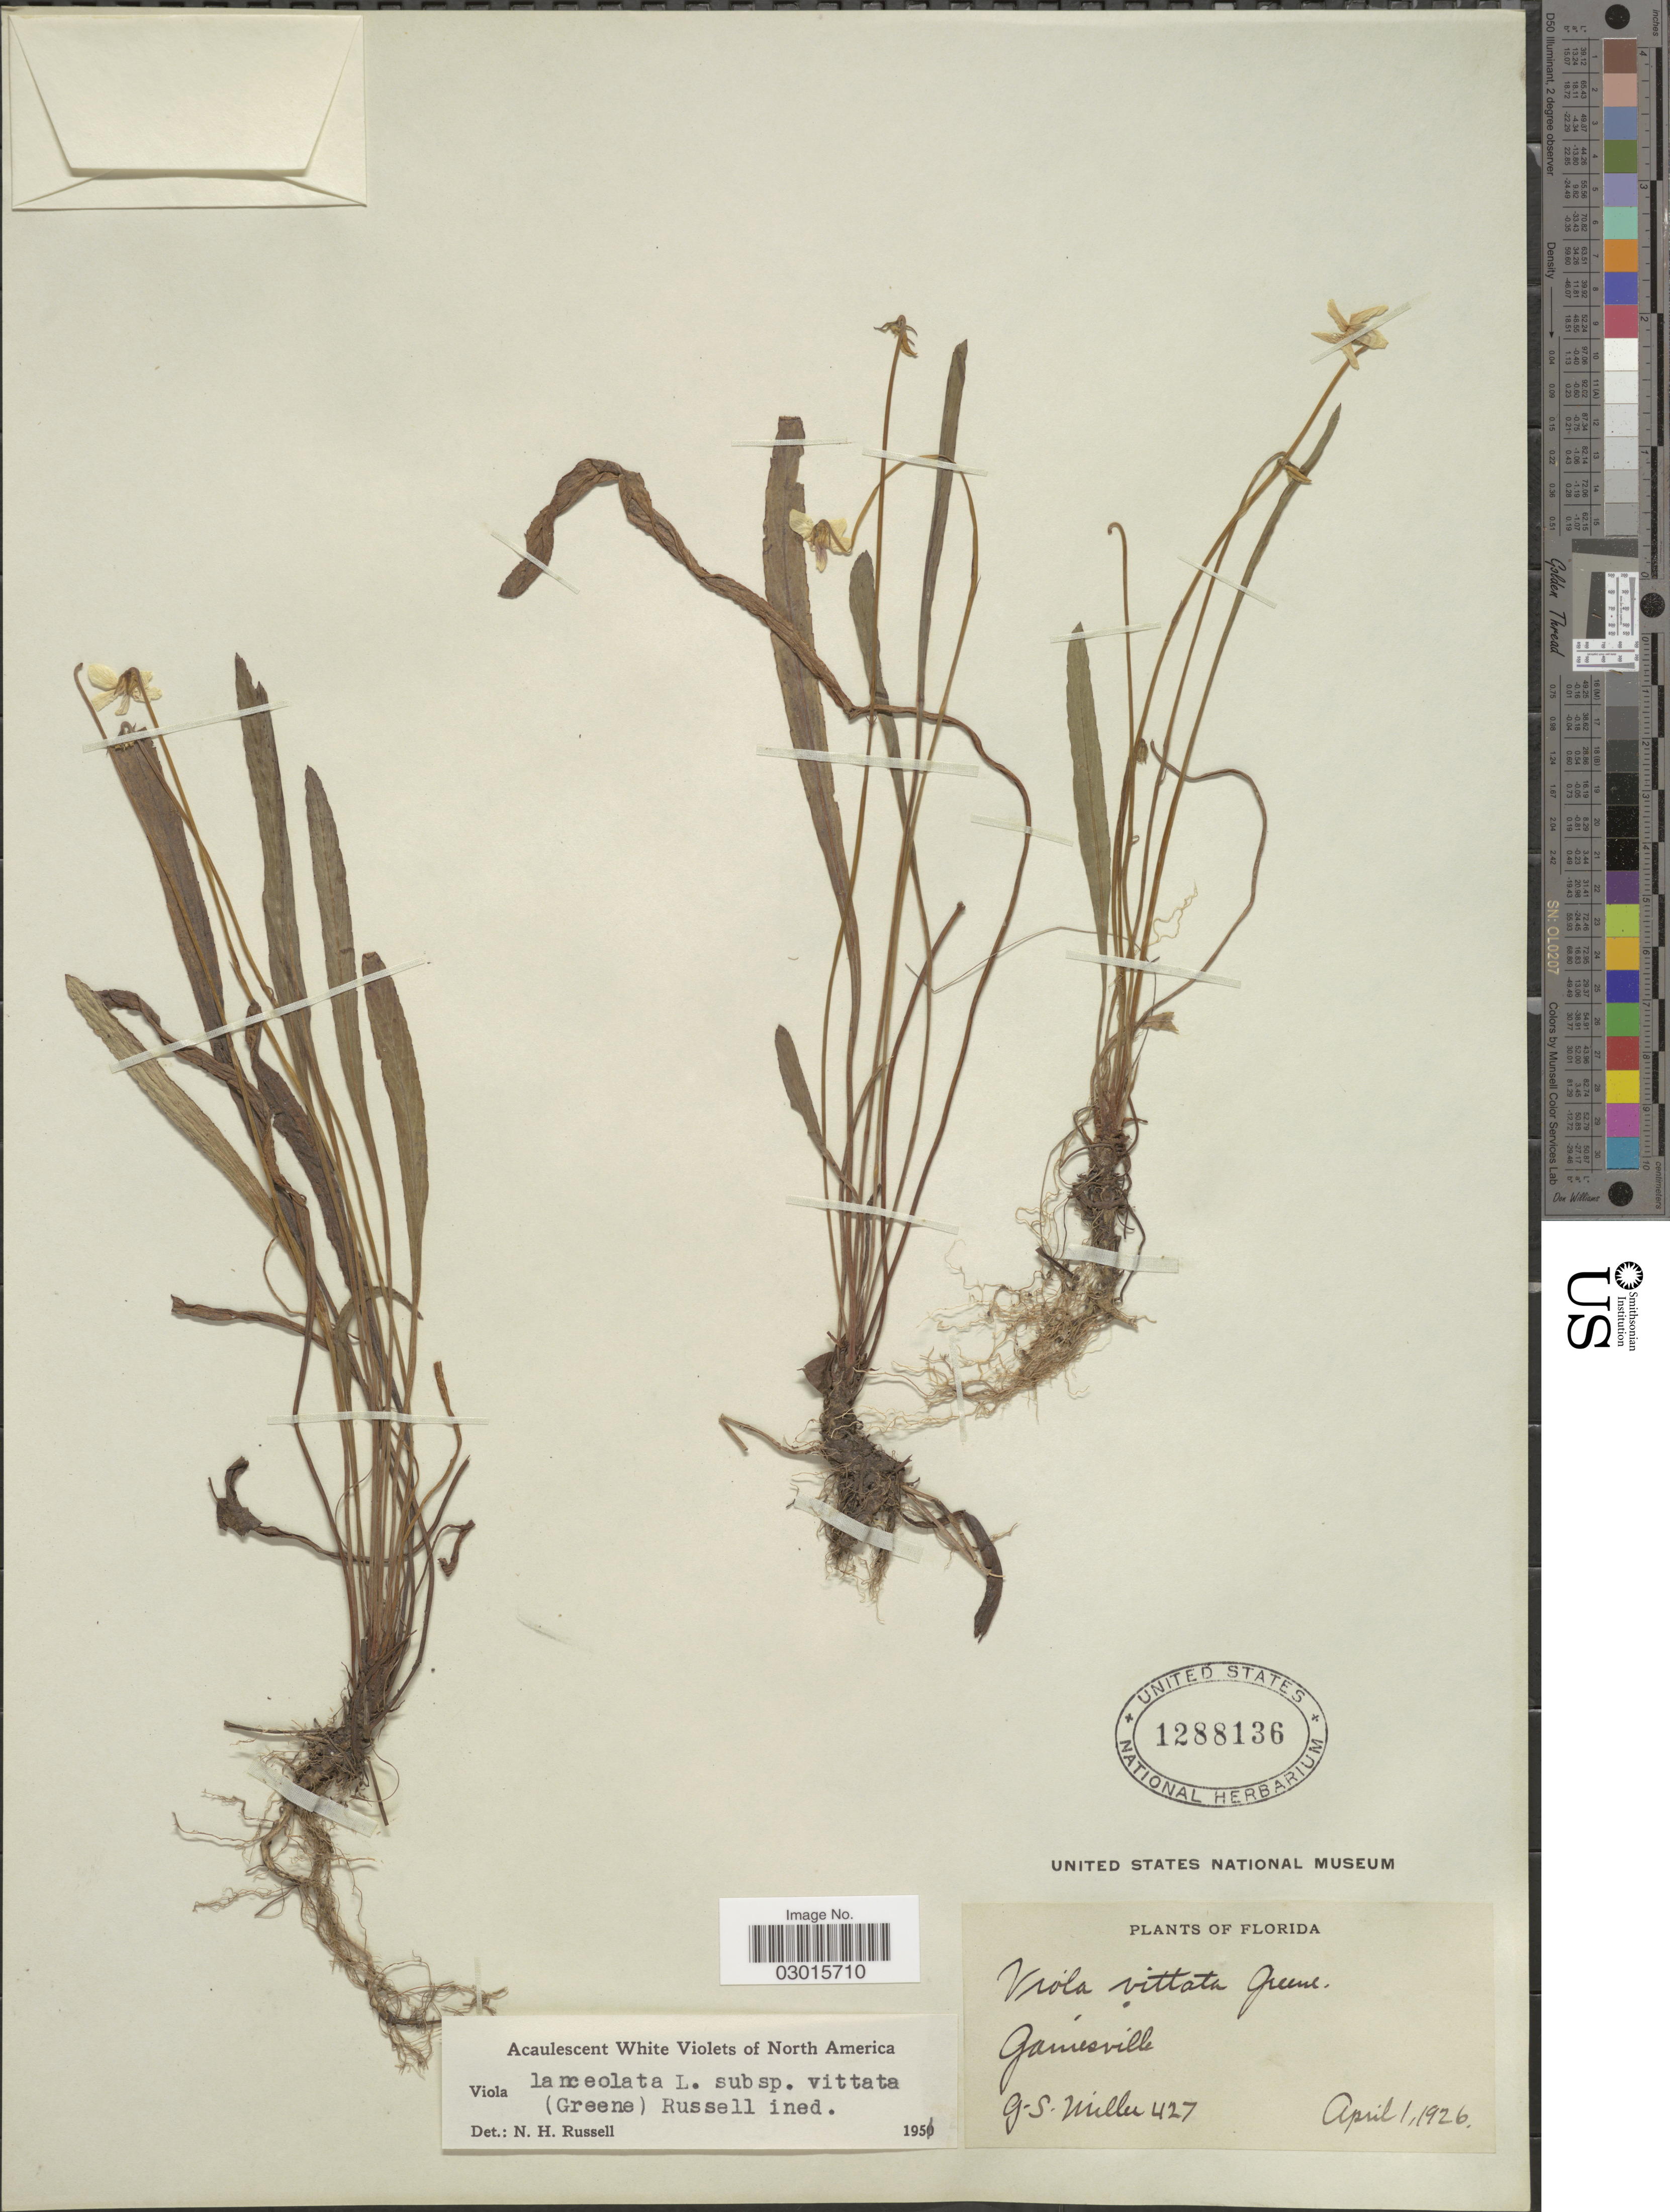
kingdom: Plantae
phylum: Tracheophyta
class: Magnoliopsida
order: Malpighiales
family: Violaceae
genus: Viola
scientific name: Viola lanceolata subsp. vittata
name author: (Greene) N. H. Russell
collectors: G. S. Miller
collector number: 427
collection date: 1926-04-01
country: United States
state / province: Florida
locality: Gainesville.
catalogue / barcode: US 1288136